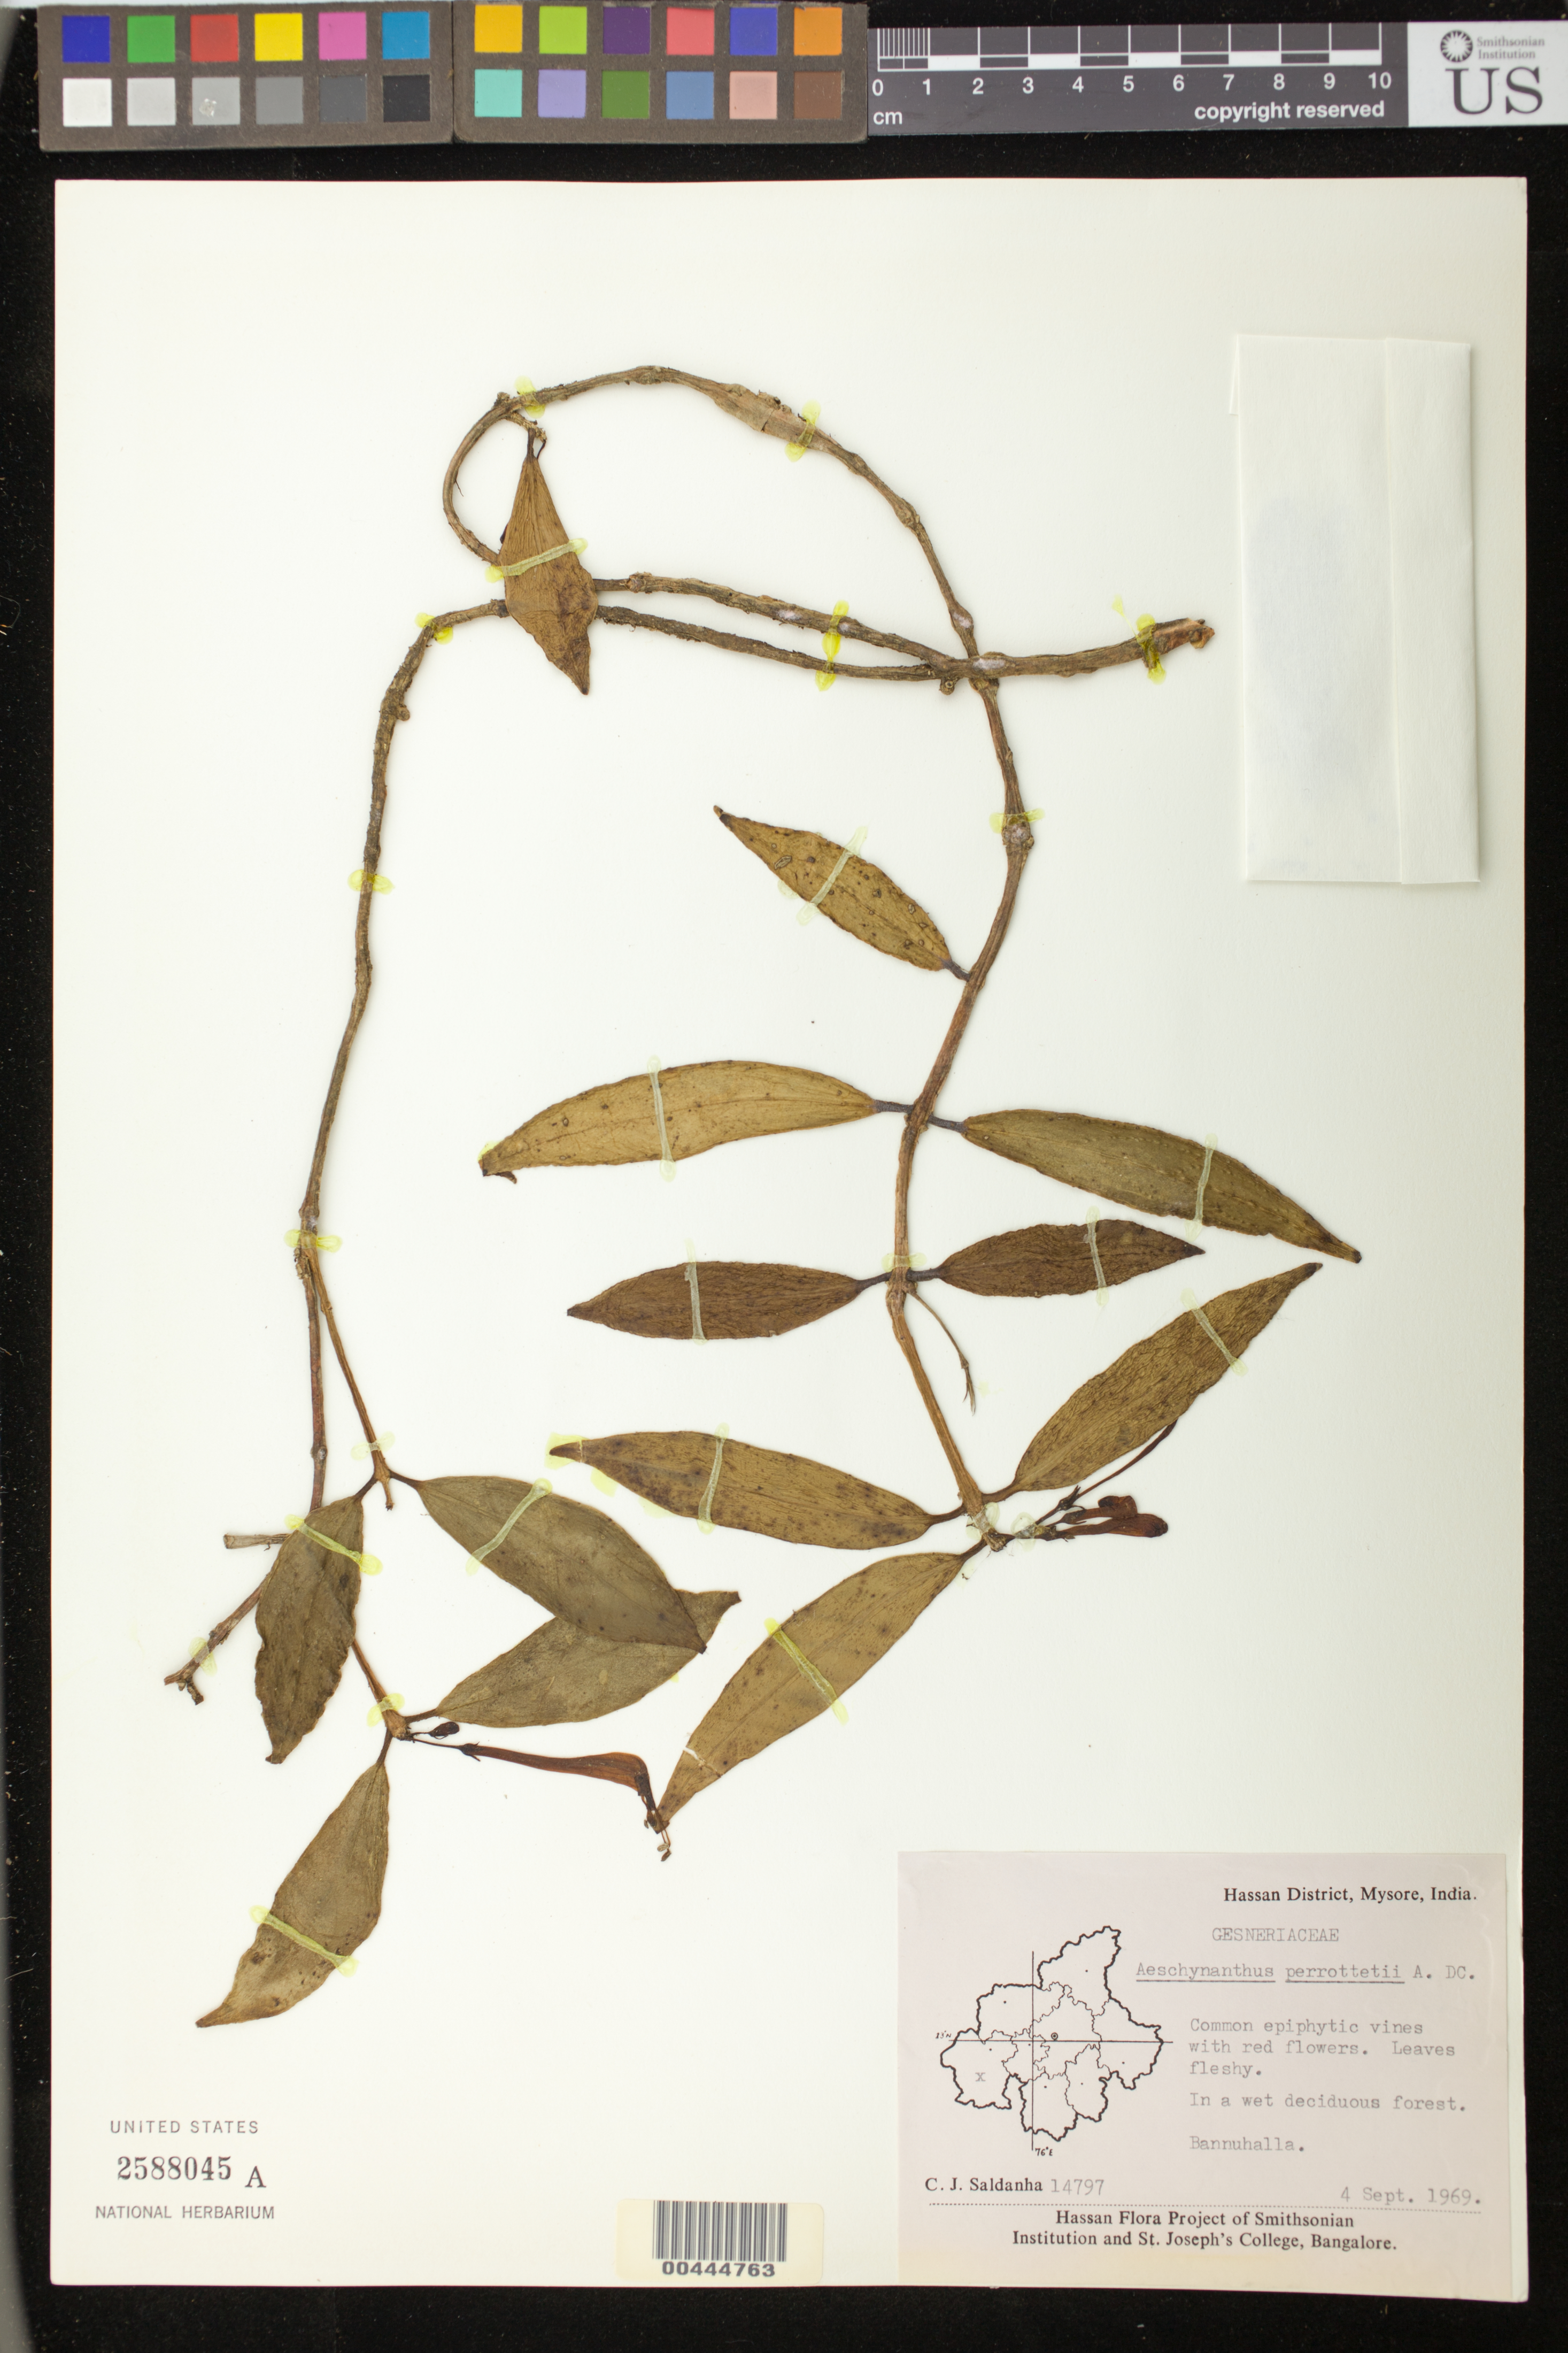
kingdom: Plantae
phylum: Tracheophyta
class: Magnoliopsida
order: Lamiales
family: Gesneriaceae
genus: Aeschynanthus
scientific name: Aeschynanthus perrottetii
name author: A. DC.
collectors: C. J. Saldanha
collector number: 14797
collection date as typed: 04 Sep 1969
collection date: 1969-09-04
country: India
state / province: Karnataka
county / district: Mysore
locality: Hassan dist., Bannuhalla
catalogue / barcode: US 2588045A